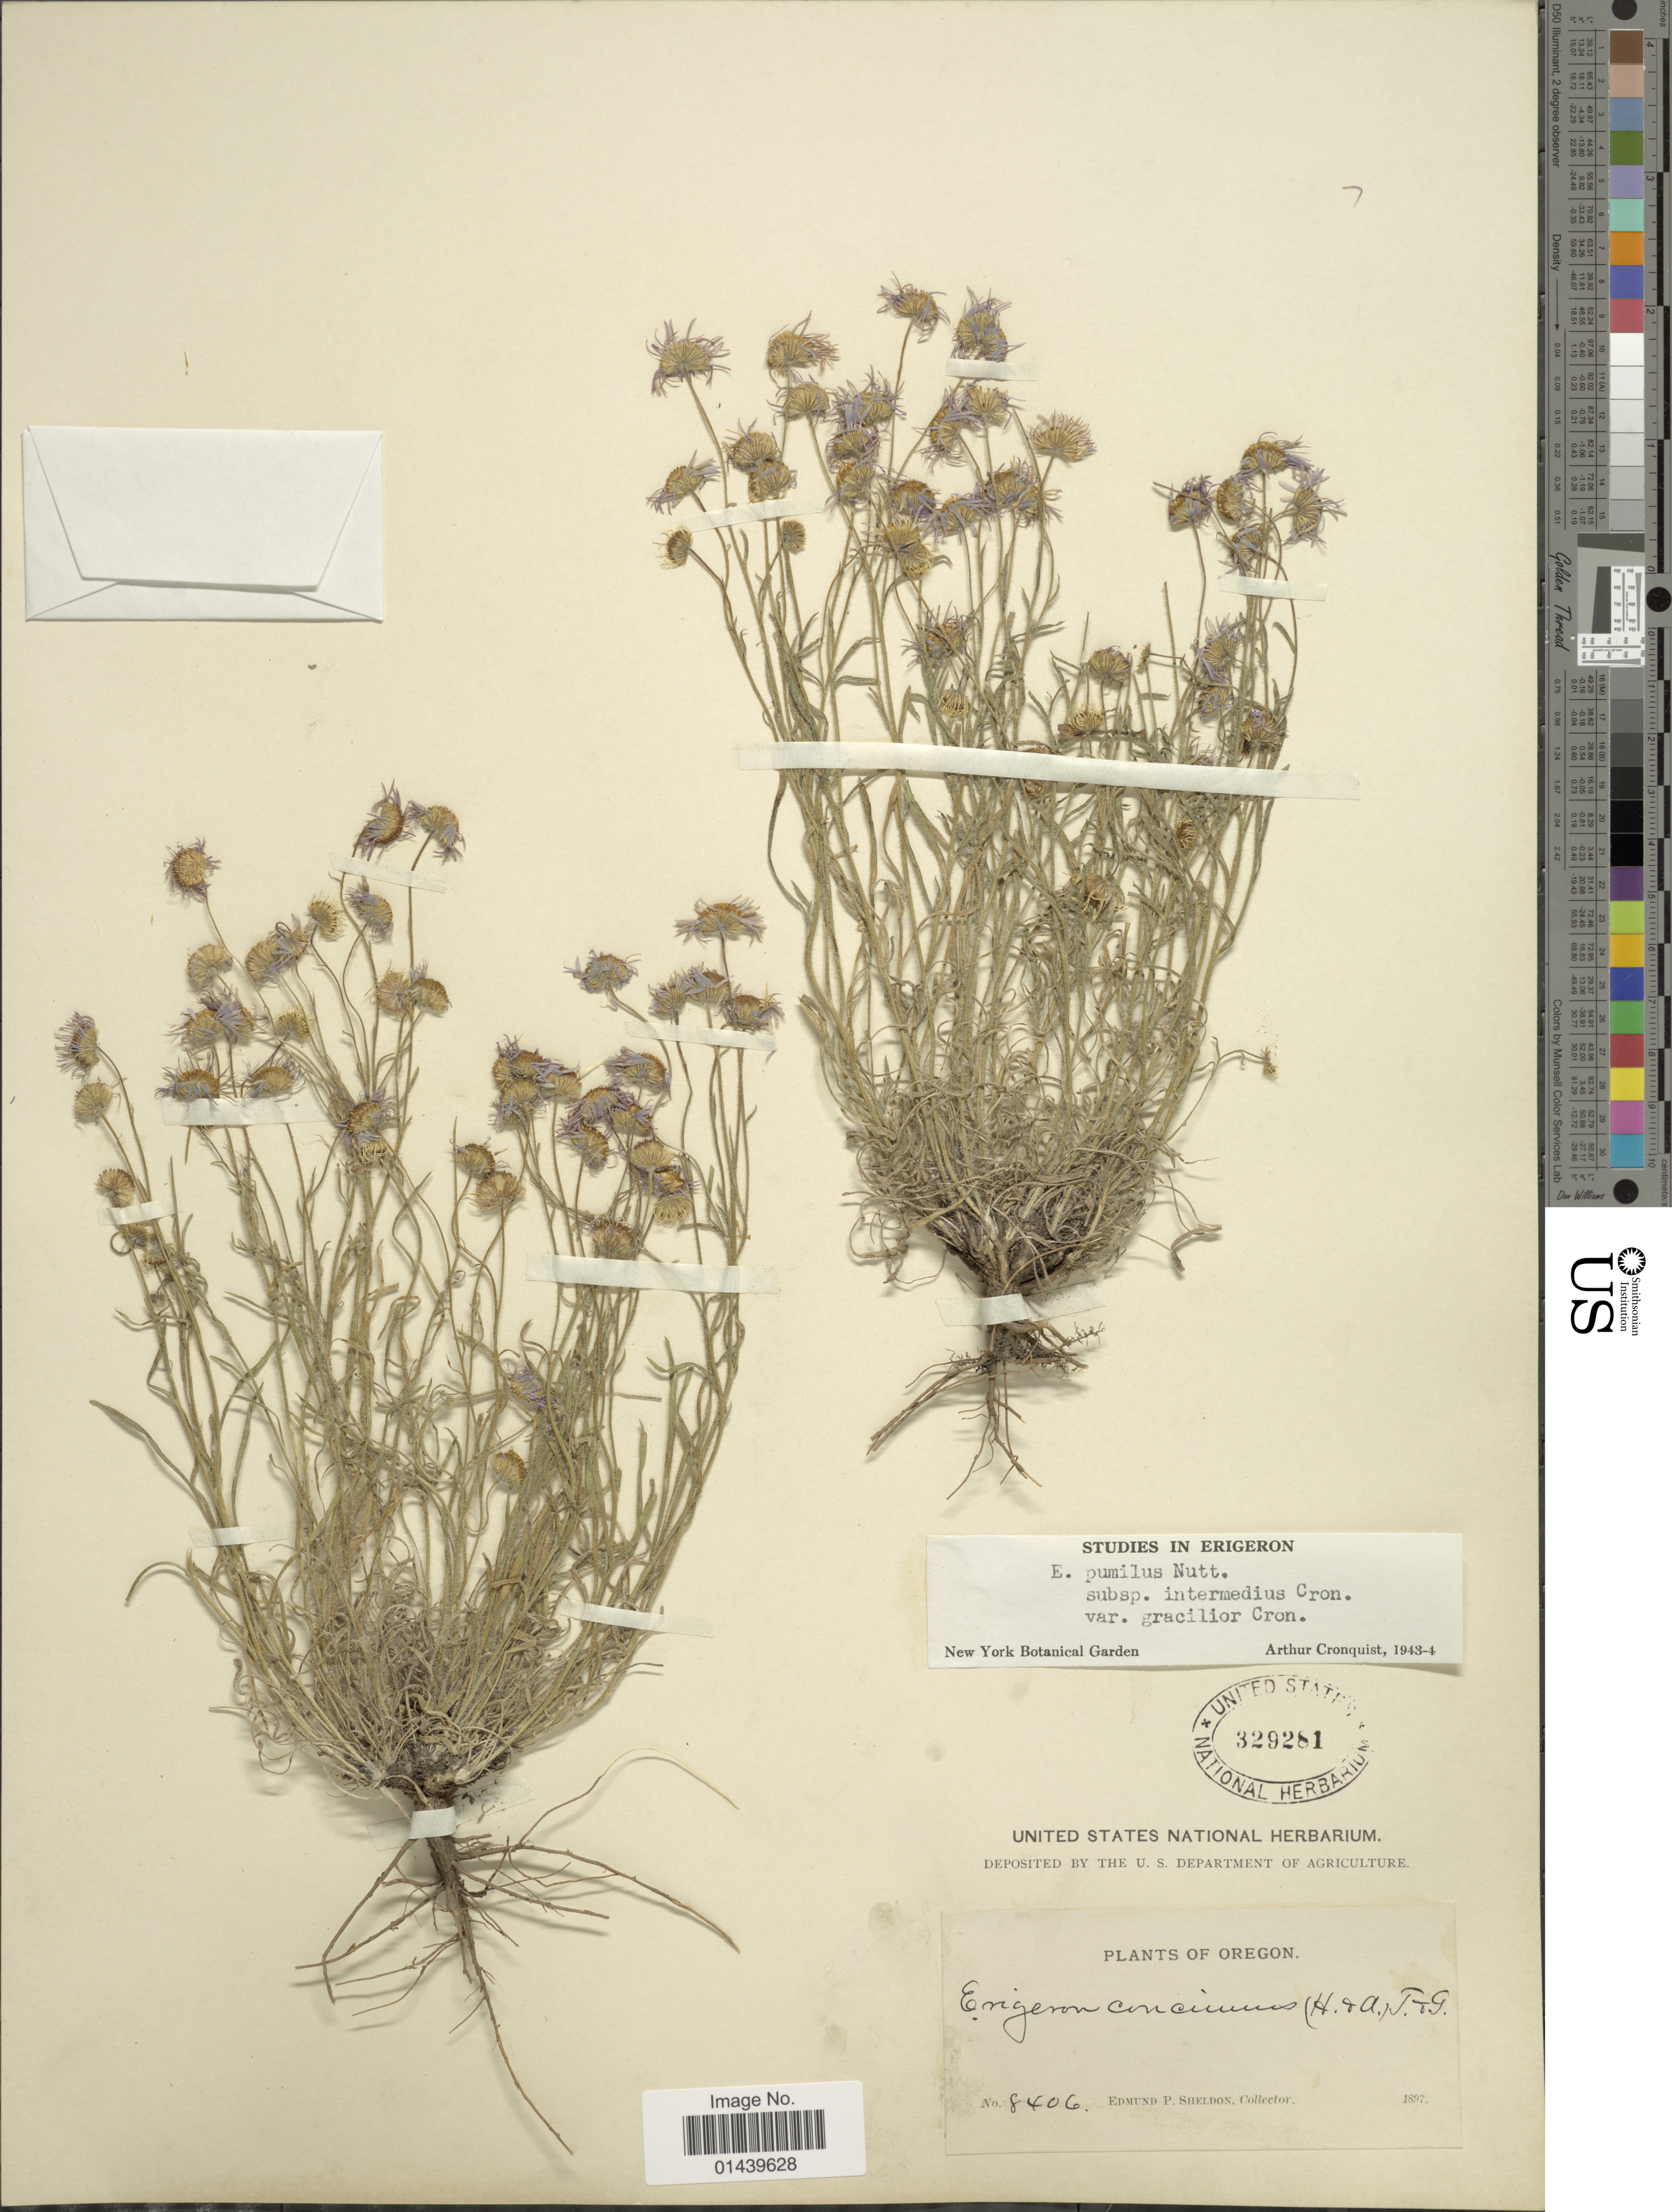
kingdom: Plantae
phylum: Tracheophyta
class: Magnoliopsida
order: Asterales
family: Asteraceae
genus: Erigeron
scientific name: Erigeron pumilus subsp. intermedius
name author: Cronq.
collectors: E. P. Sheldon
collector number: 8406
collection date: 1897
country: United States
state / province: Oregon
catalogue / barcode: US 329281